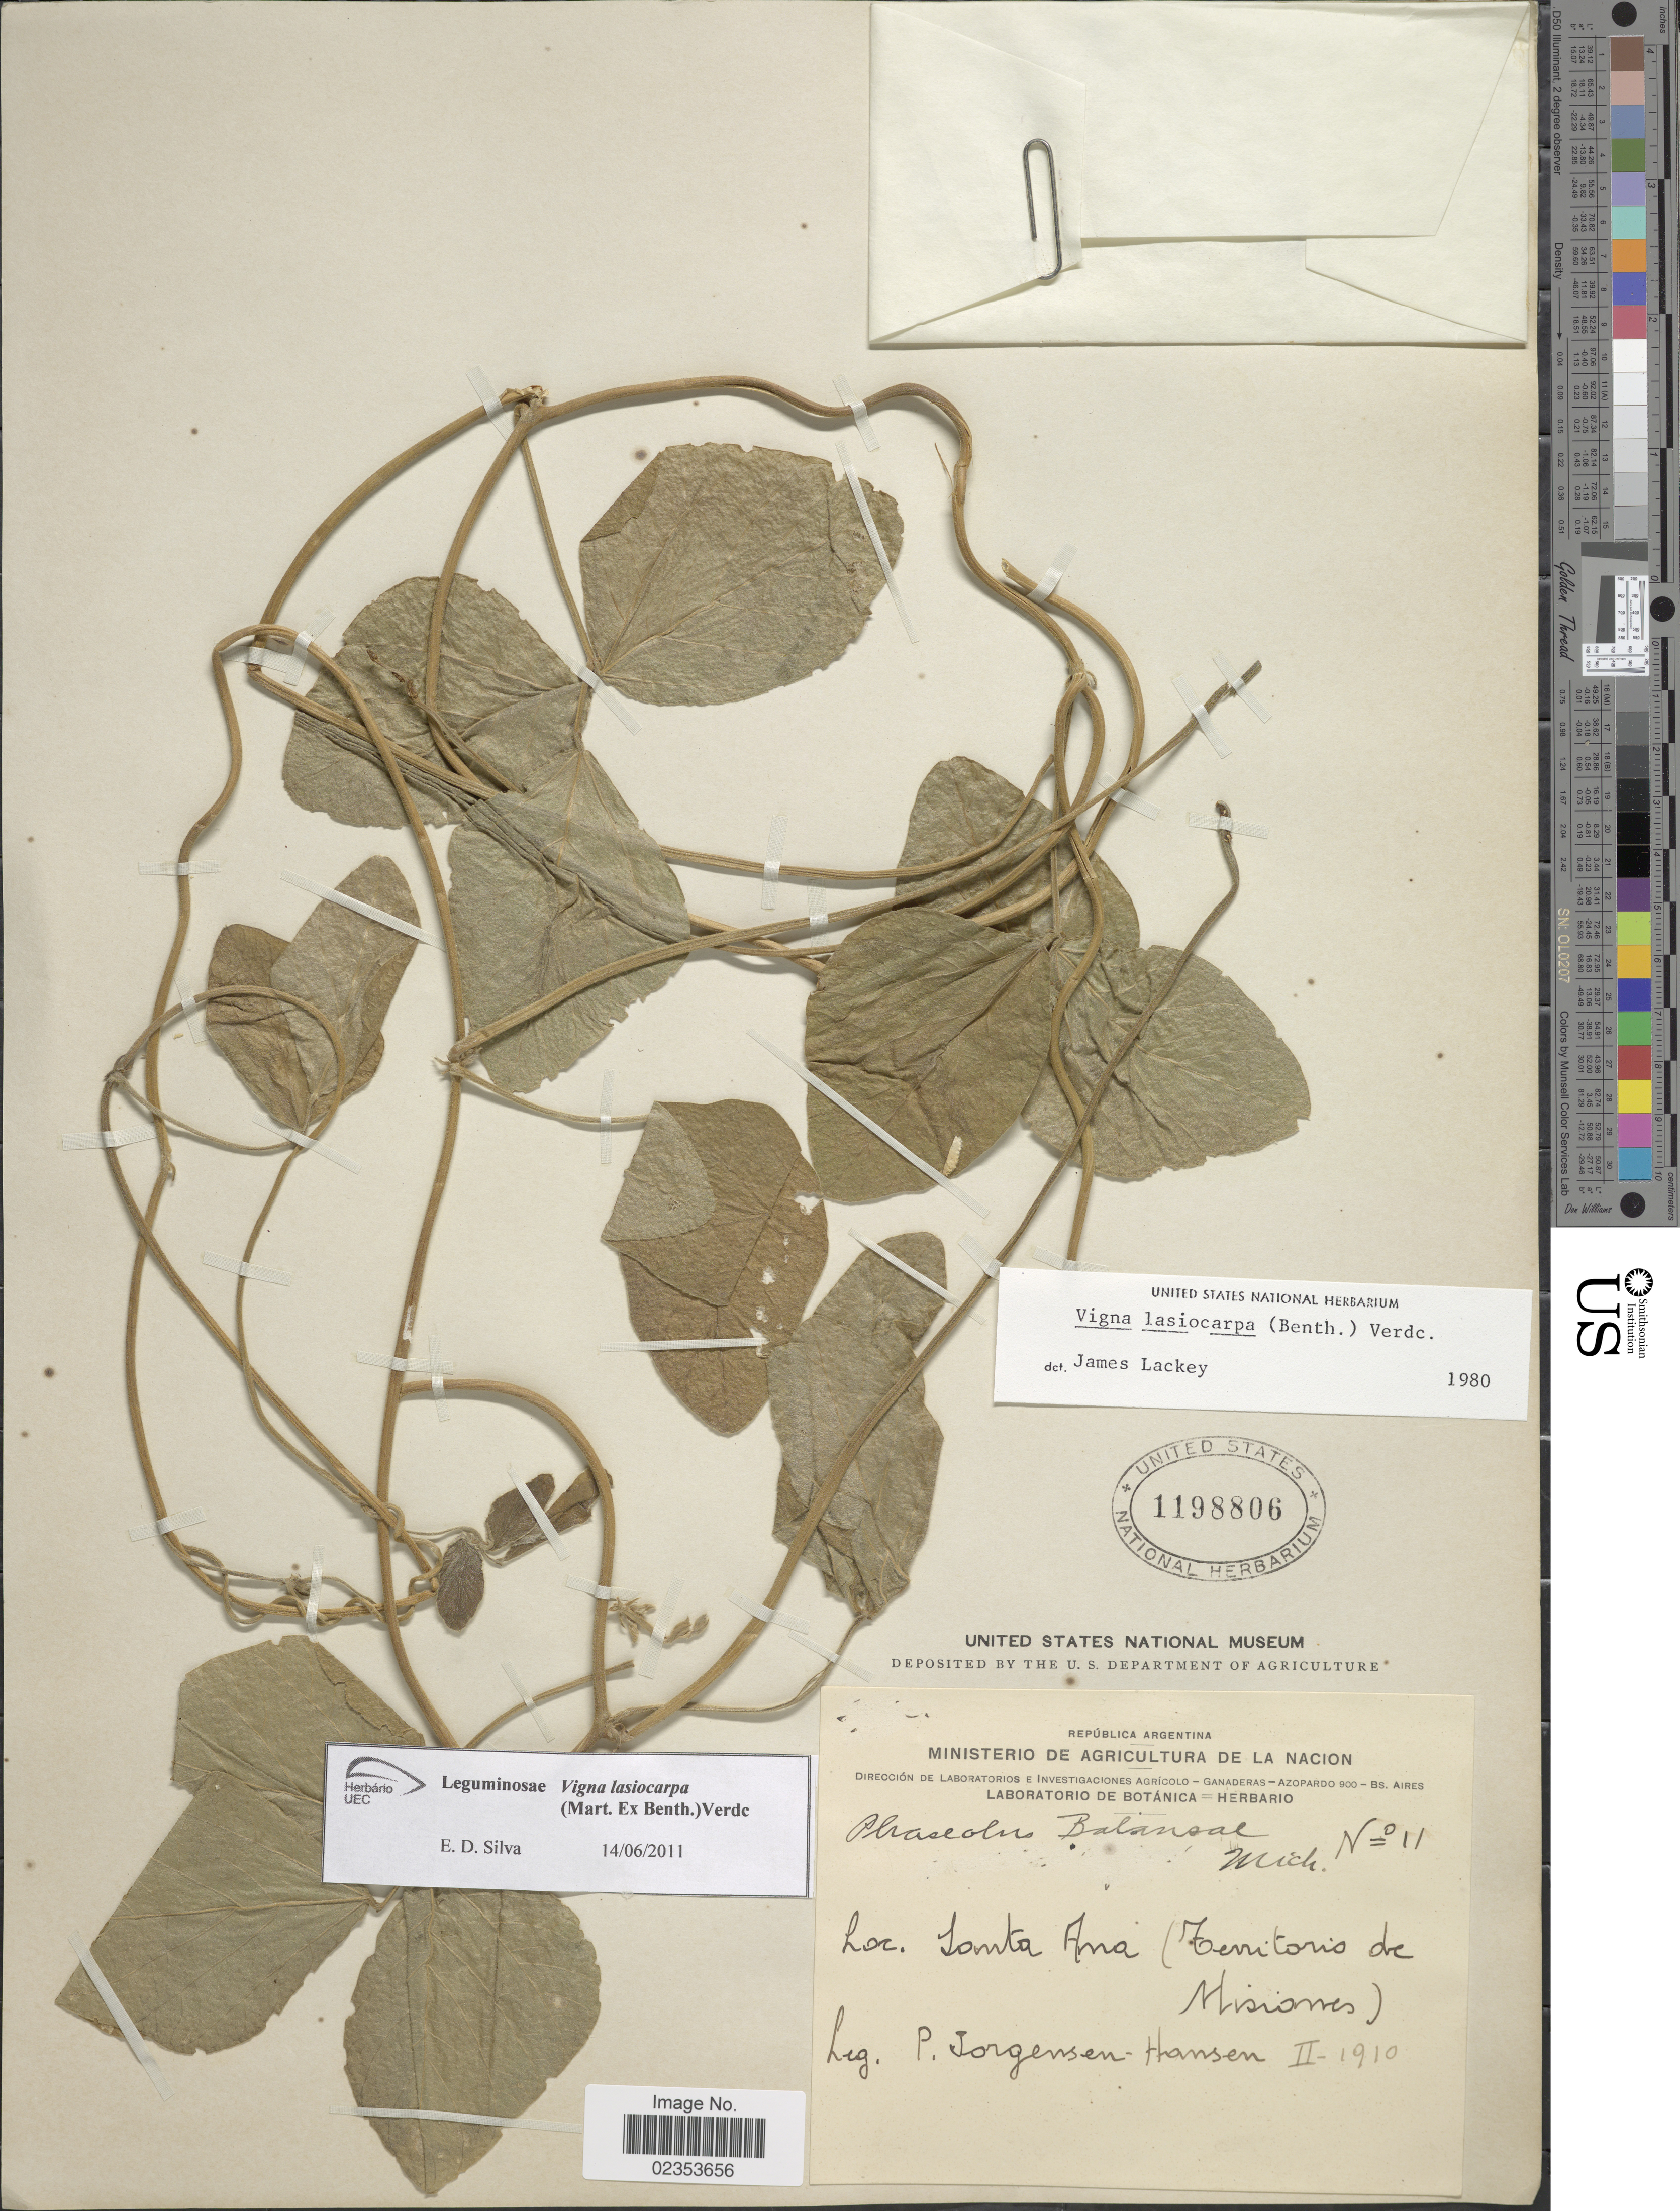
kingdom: Plantae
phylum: Tracheophyta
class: Magnoliopsida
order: Fabales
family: Fabaceae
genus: Vigna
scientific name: Vigna lasiocarpa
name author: (Benth.) Verdc.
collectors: P. Jörgensen & -. Hansen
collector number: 11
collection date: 1910-02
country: Argentina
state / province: Misiones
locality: Santa Ana (Territorio de Misiones)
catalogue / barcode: US 1198806